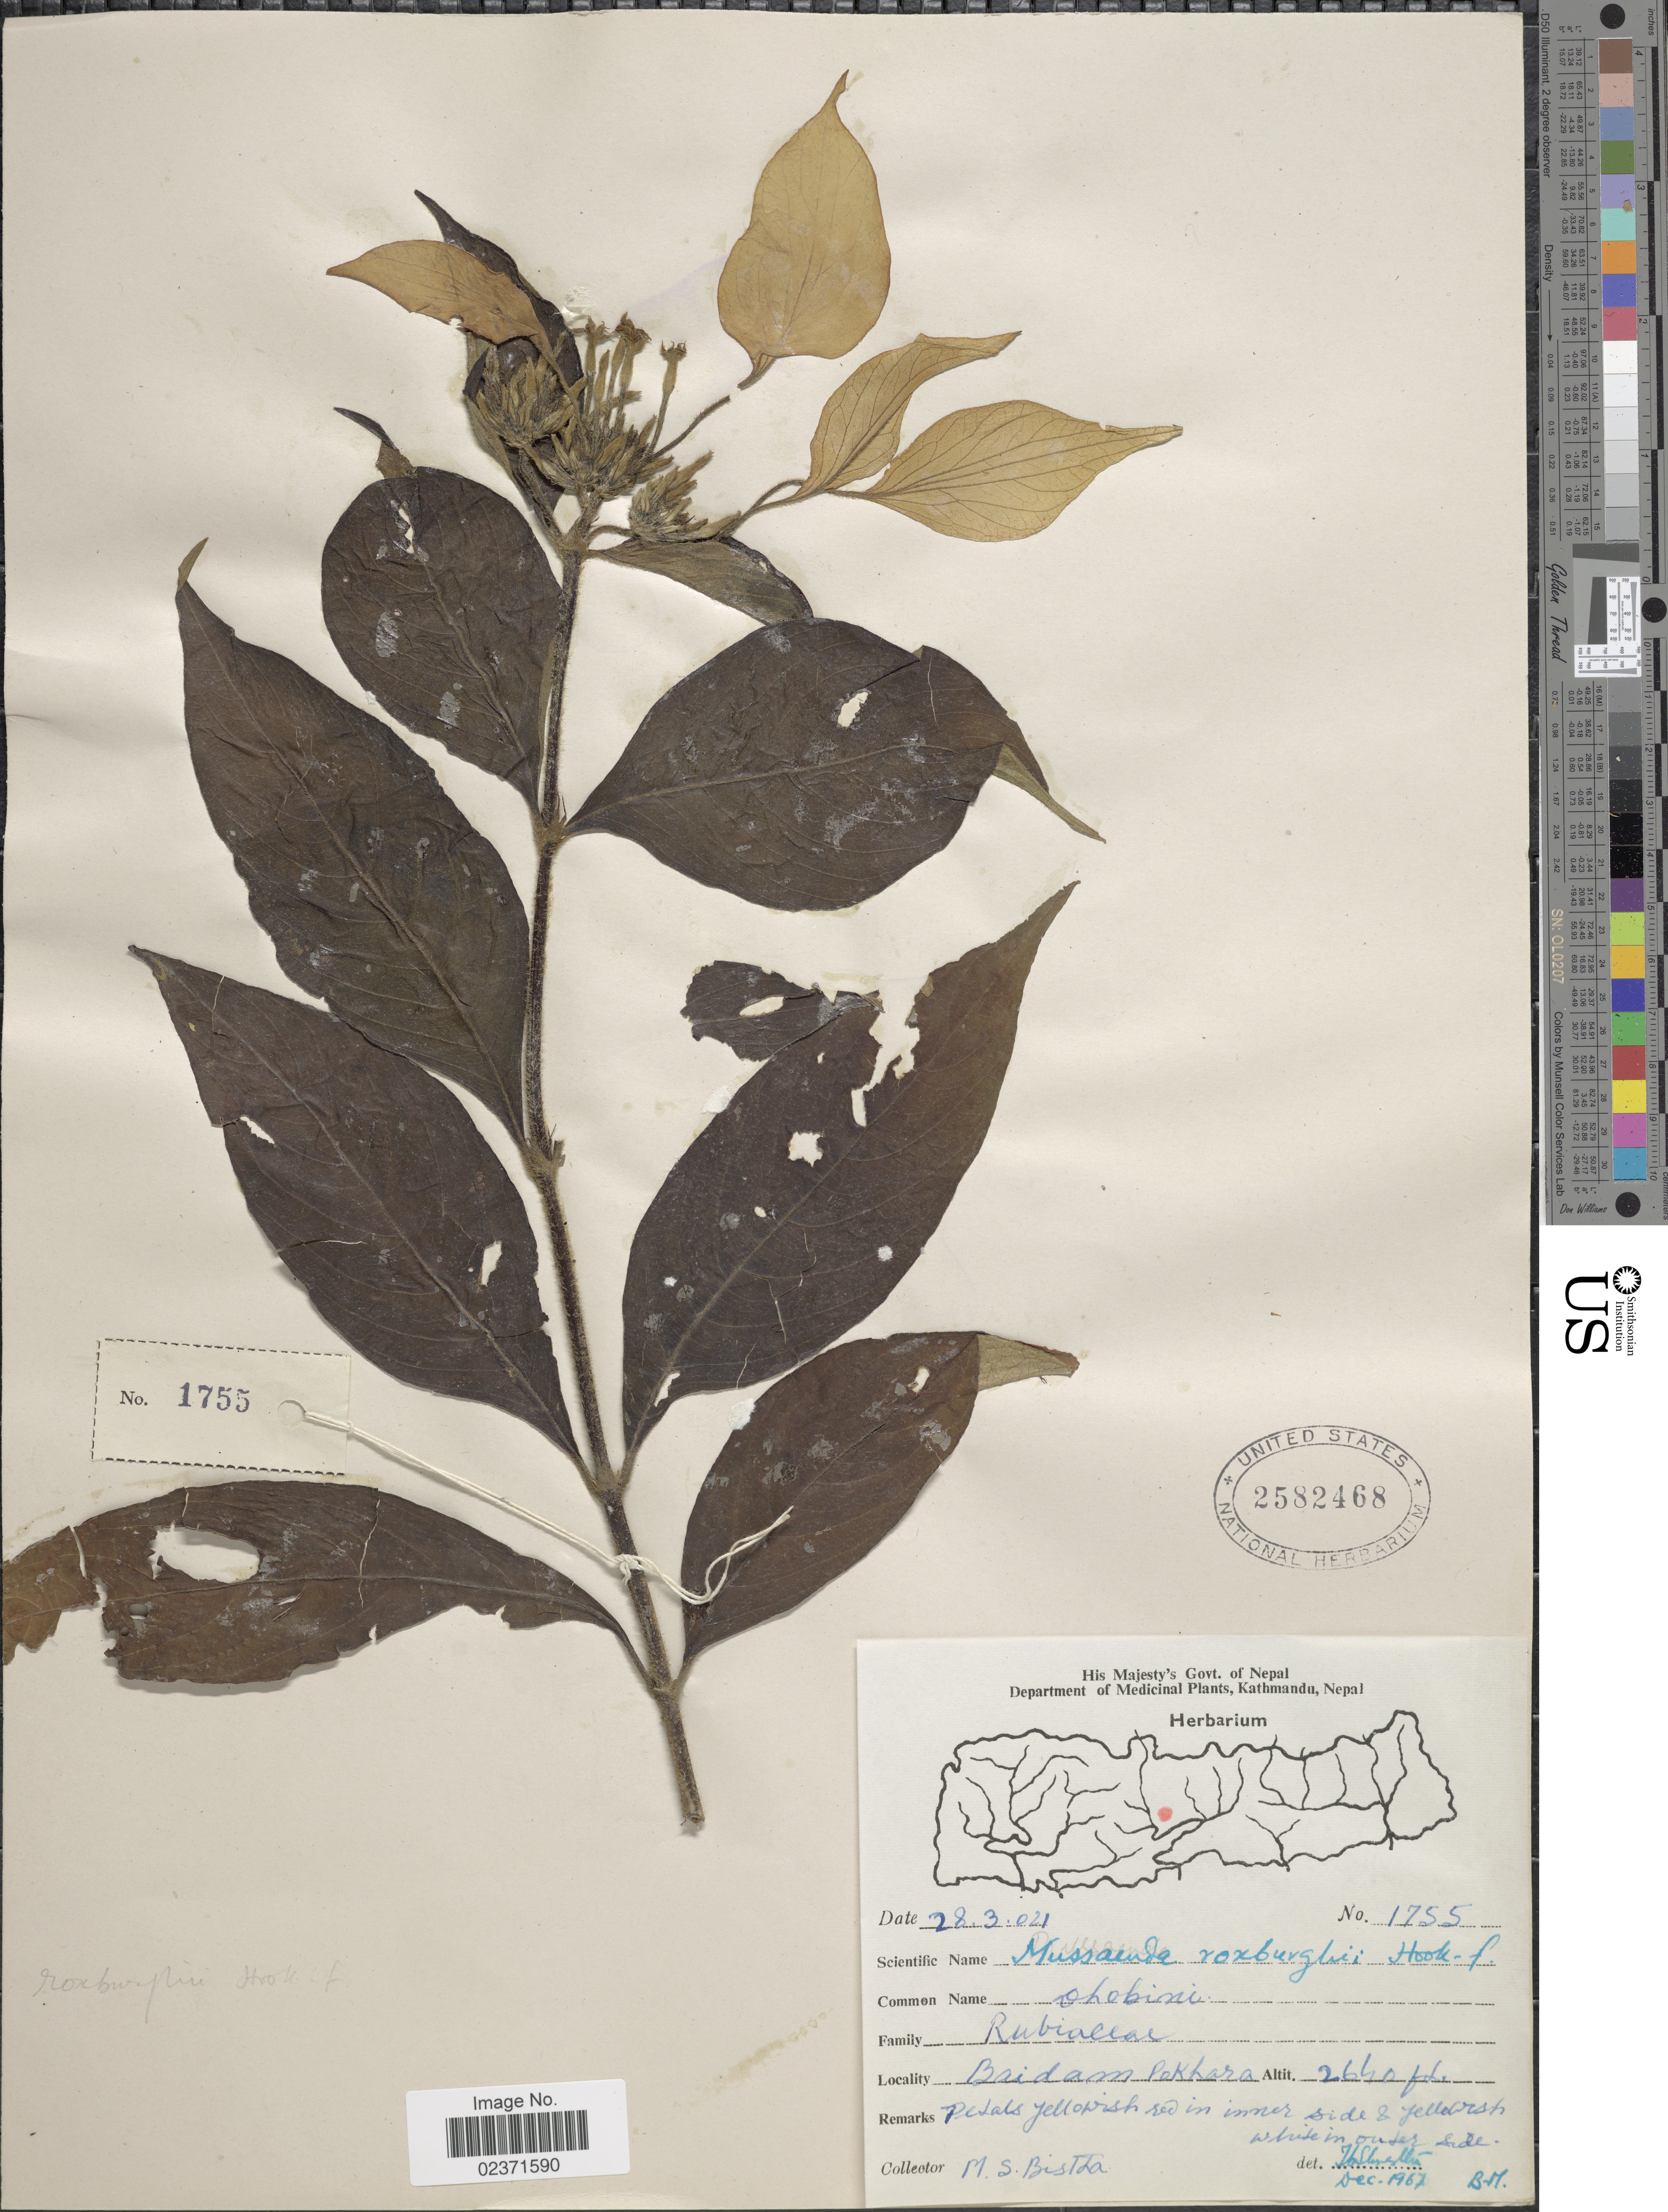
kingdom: Plantae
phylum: Tracheophyta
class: Magnoliopsida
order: Gentianales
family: Rubiaceae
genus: Mussaenda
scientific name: Mussaenda roxburghii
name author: Hook. f.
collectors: M. Bistha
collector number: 1755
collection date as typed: Transcribed d/m/y: 28/3/21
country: Nepal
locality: Baidam Pekhara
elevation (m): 805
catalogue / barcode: US 2582468